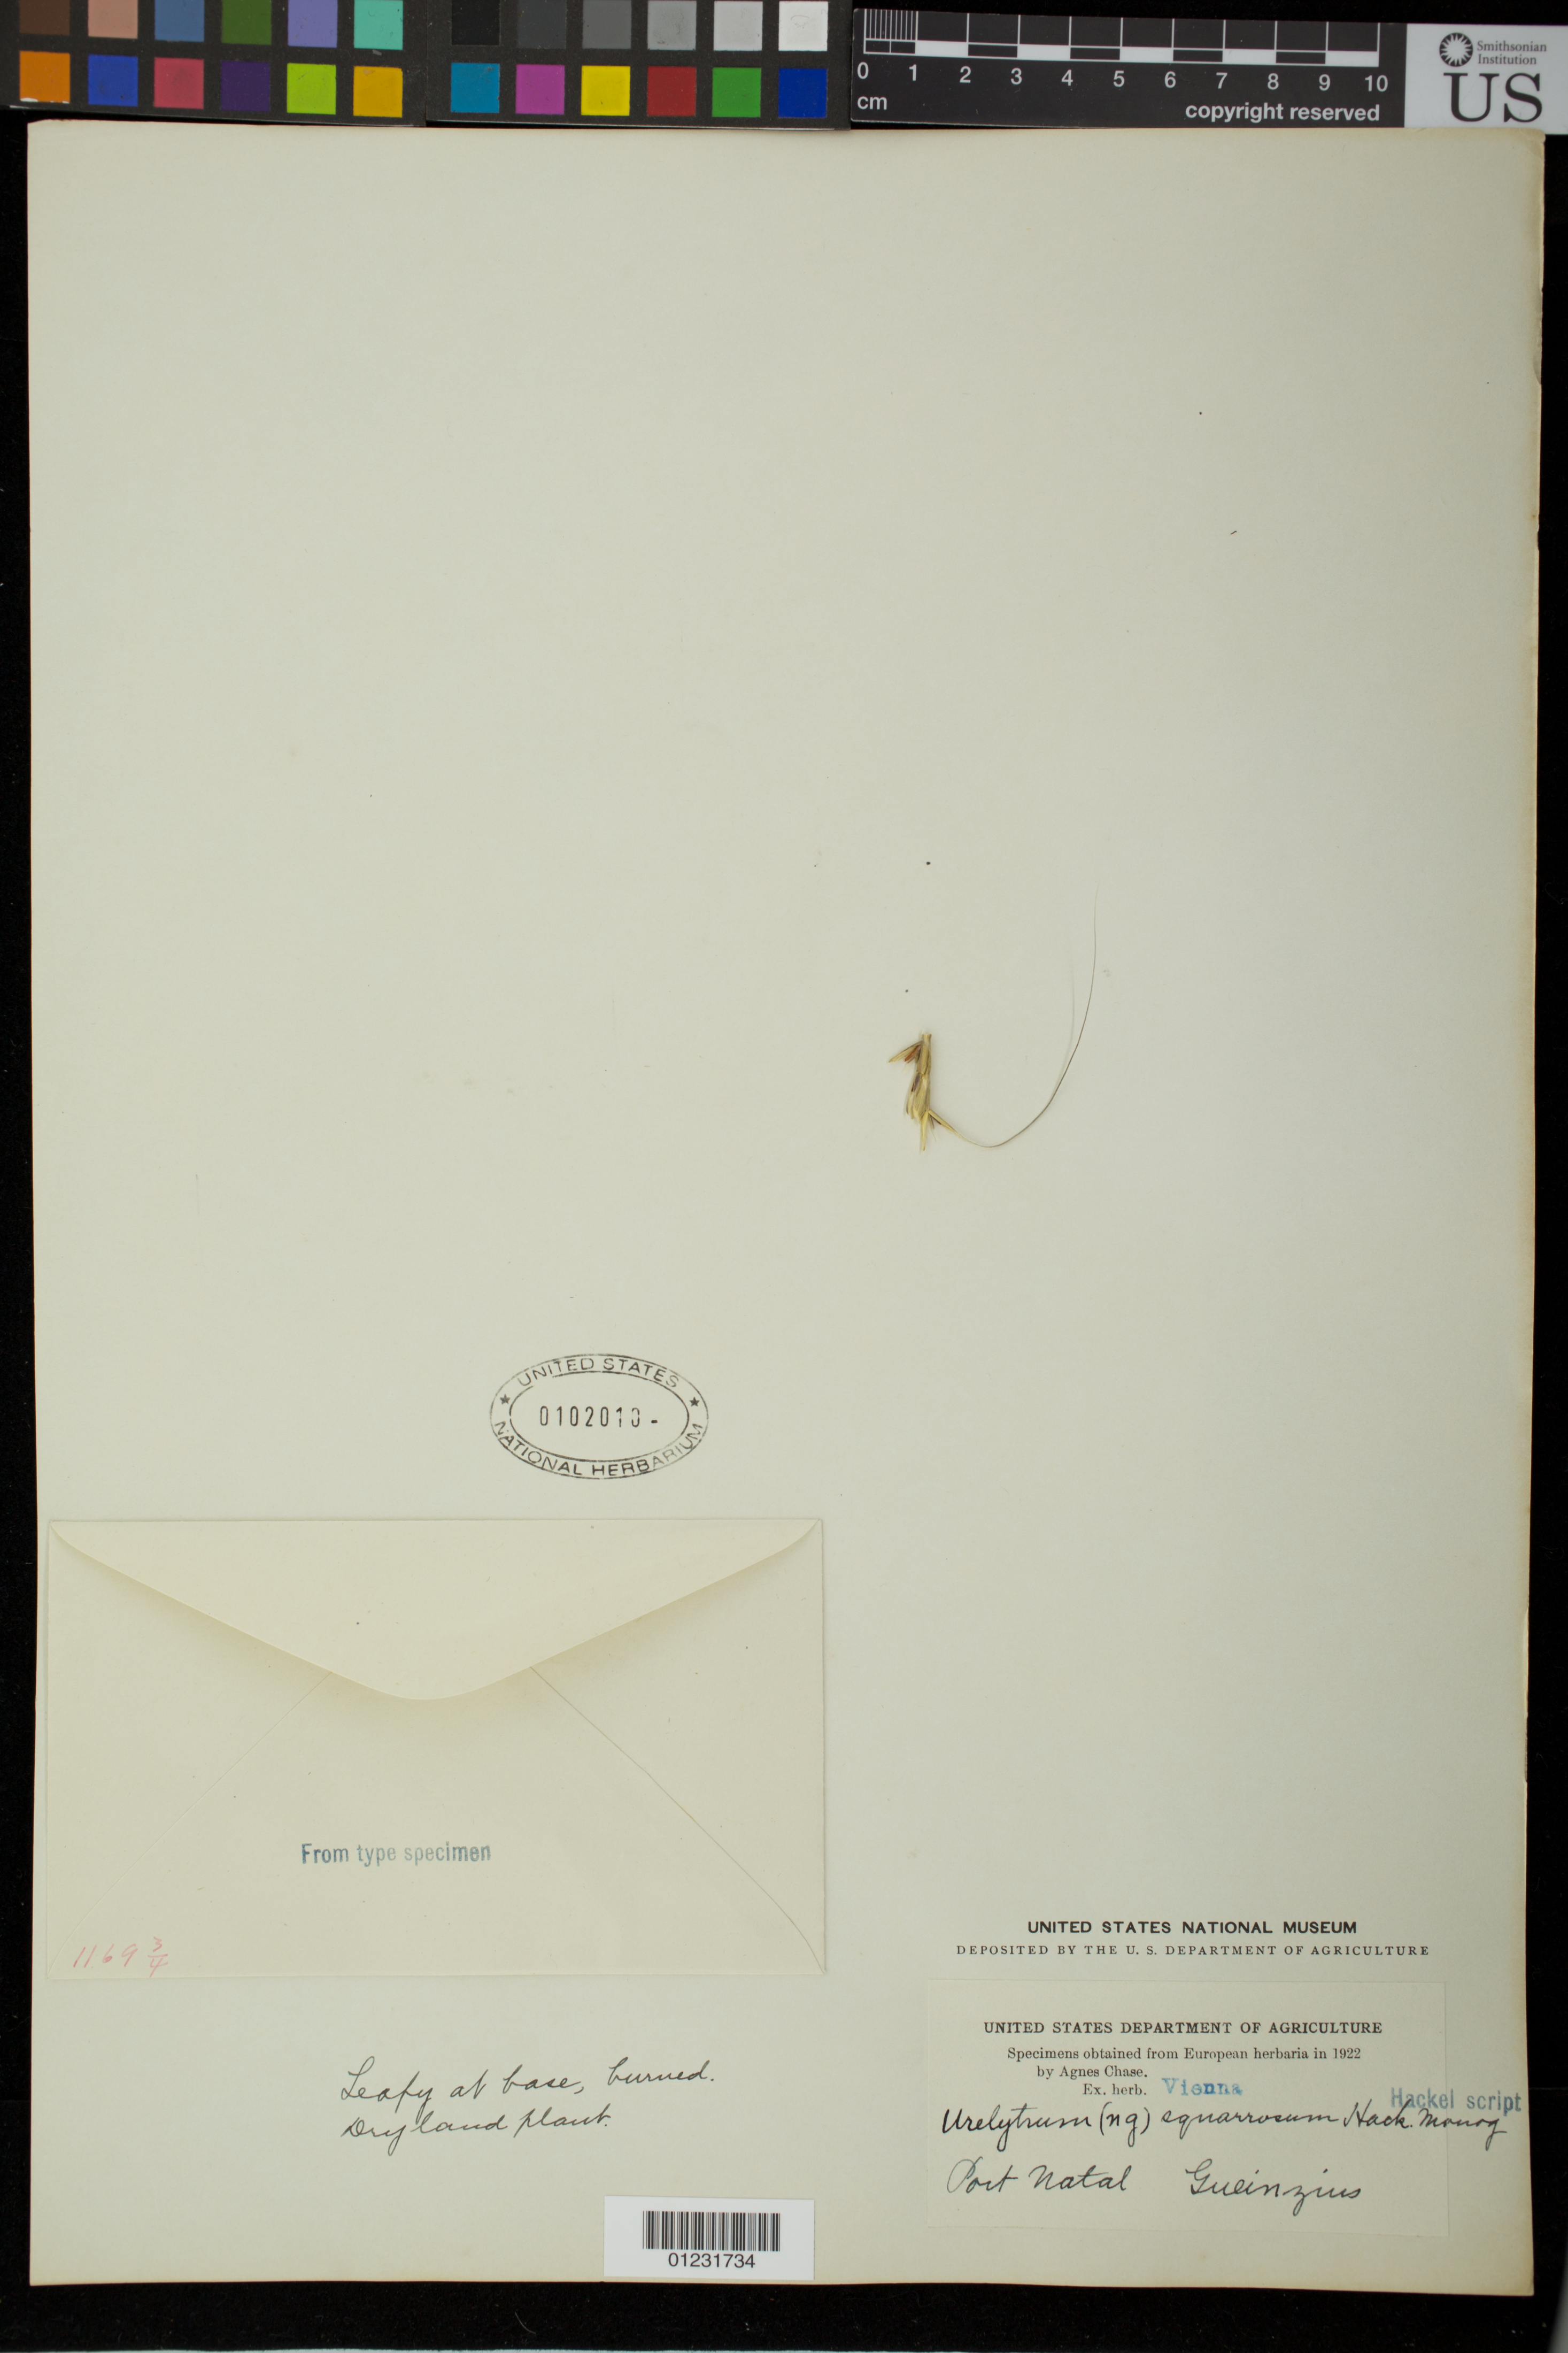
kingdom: Plantae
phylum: Tracheophyta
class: Liliopsida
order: Poales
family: Poaceae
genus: Urelytrum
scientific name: Urelytrum squarrosum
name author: Hack. in A. DC. & C. DC.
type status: Isotype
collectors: W. Gueinzius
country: South Africa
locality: Port Natal.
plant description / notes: Fragmentary material of type specimen ex herb. Vienna.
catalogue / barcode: US 102010